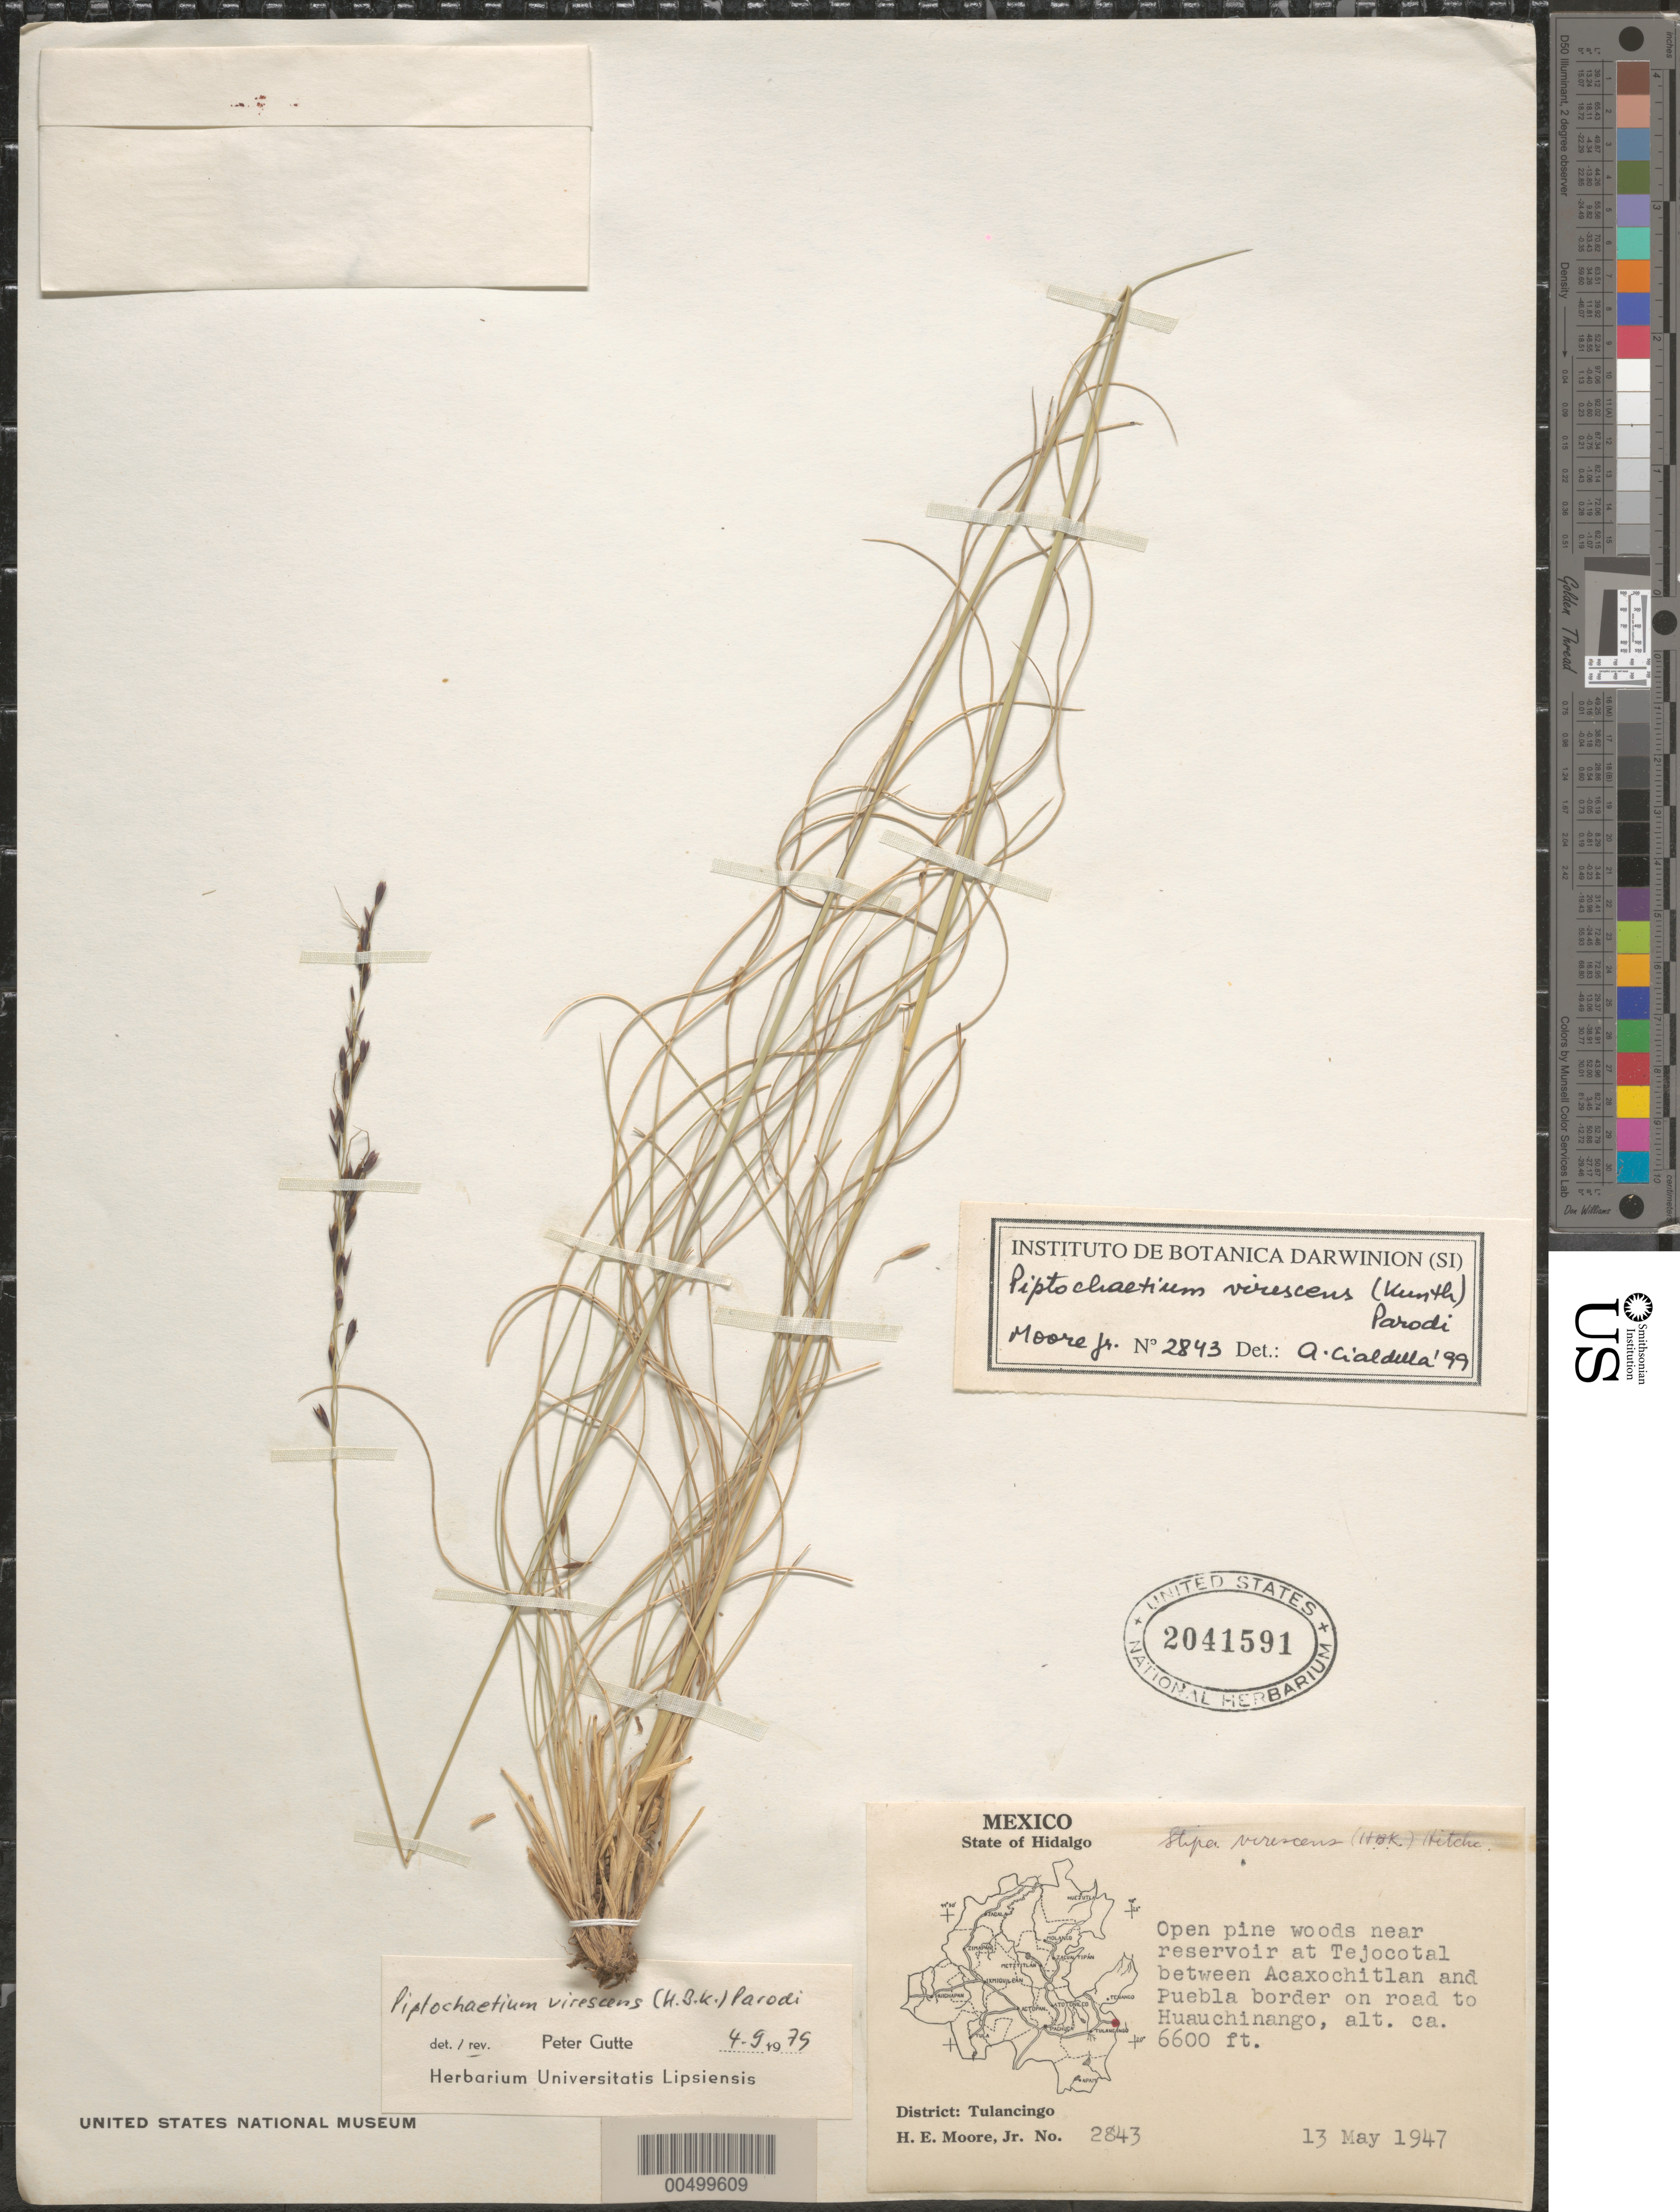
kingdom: Plantae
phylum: Tracheophyta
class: Liliopsida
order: Poales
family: Poaceae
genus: Piptochaetium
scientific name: Piptochaetium virescens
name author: (Kunth) Parodi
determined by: Gutte, P.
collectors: H. E. Moore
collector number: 2843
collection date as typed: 13 May 1947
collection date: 1947-05-13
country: Mexico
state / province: Hidalgo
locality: Near reservoir at Tejocotal between Acaxochitlan & Puebla border on rd to Huauchinango, Dist: Tulancingo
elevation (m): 2012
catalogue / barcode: US 2041591